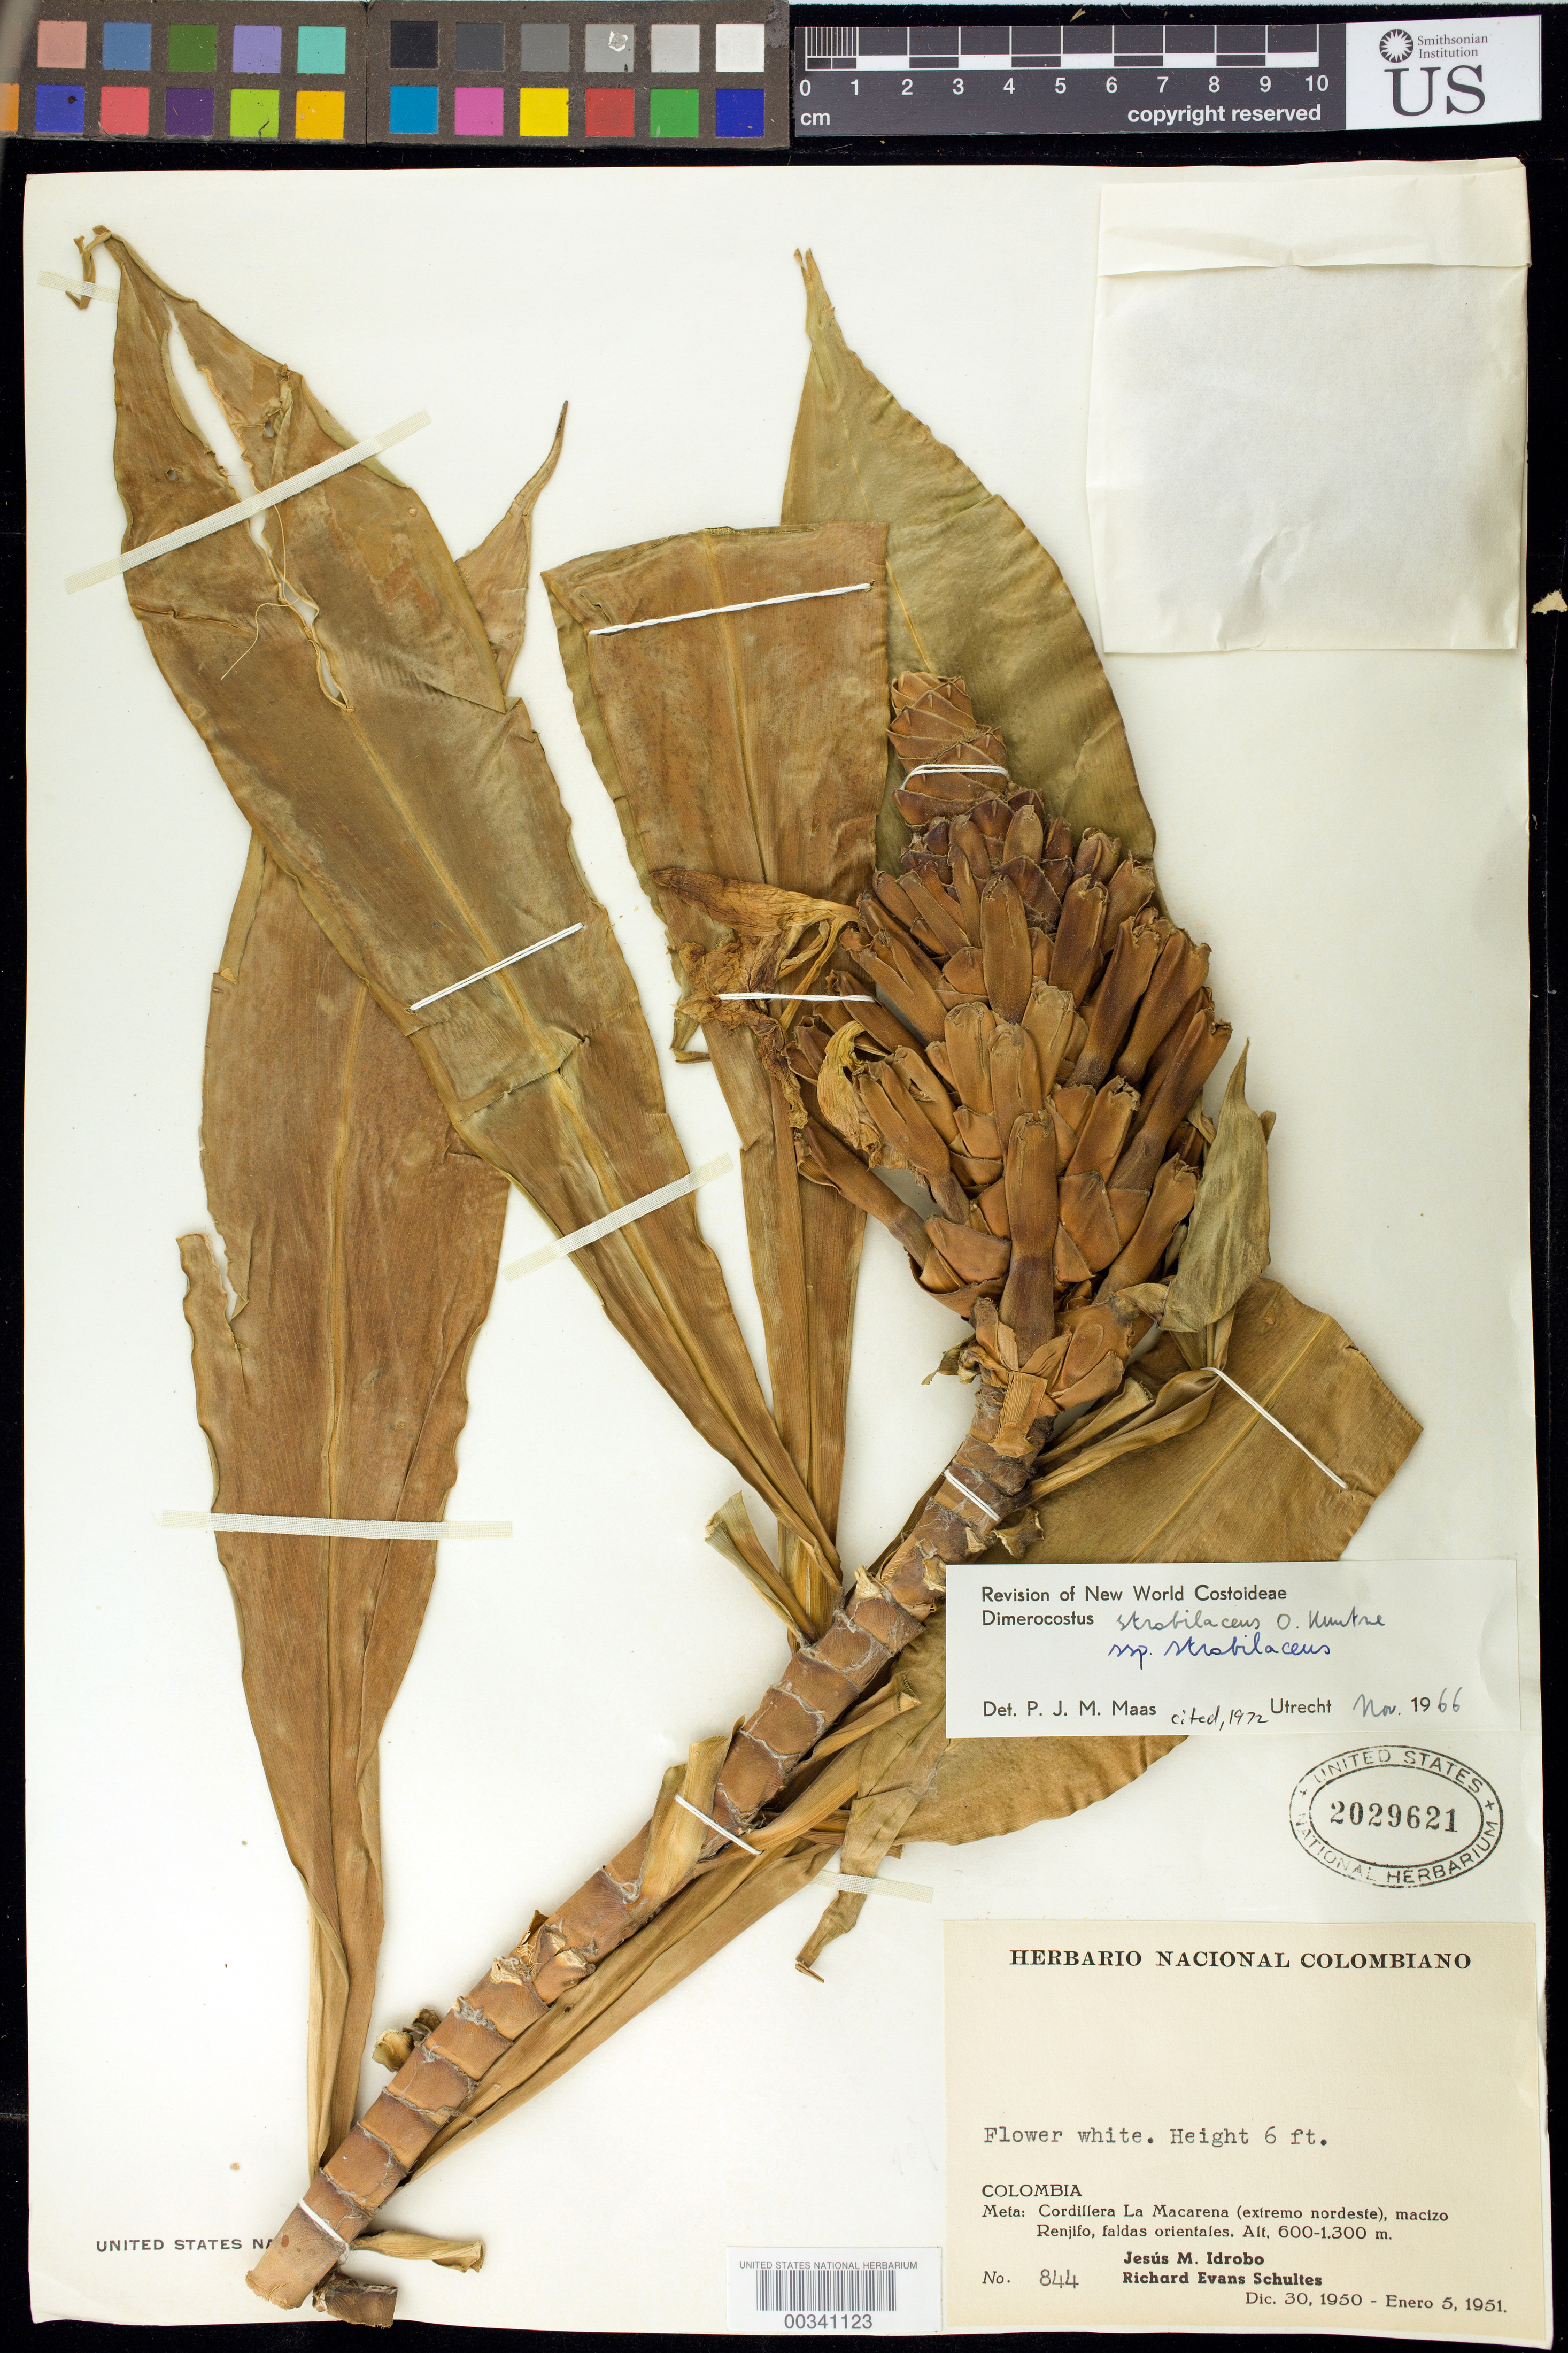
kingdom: Plantae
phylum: Tracheophyta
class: Liliopsida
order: Zingiberales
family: Costaceae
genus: Dimerocostus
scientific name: Dimerocostus strobilaceus subsp. strobilaceus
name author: Kuntze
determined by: Maas, Paul J. M.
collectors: J. M. Idrobo & R. E. Schultes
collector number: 844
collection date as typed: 30 Dec 1950 to 05 Jan 1951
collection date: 1950-12-30/1951-01-05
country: Colombia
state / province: Meta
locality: Cordillera la Macarena (extreme NE), Macizo Renjifo, Faldas Orientales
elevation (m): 600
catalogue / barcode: US 2029621